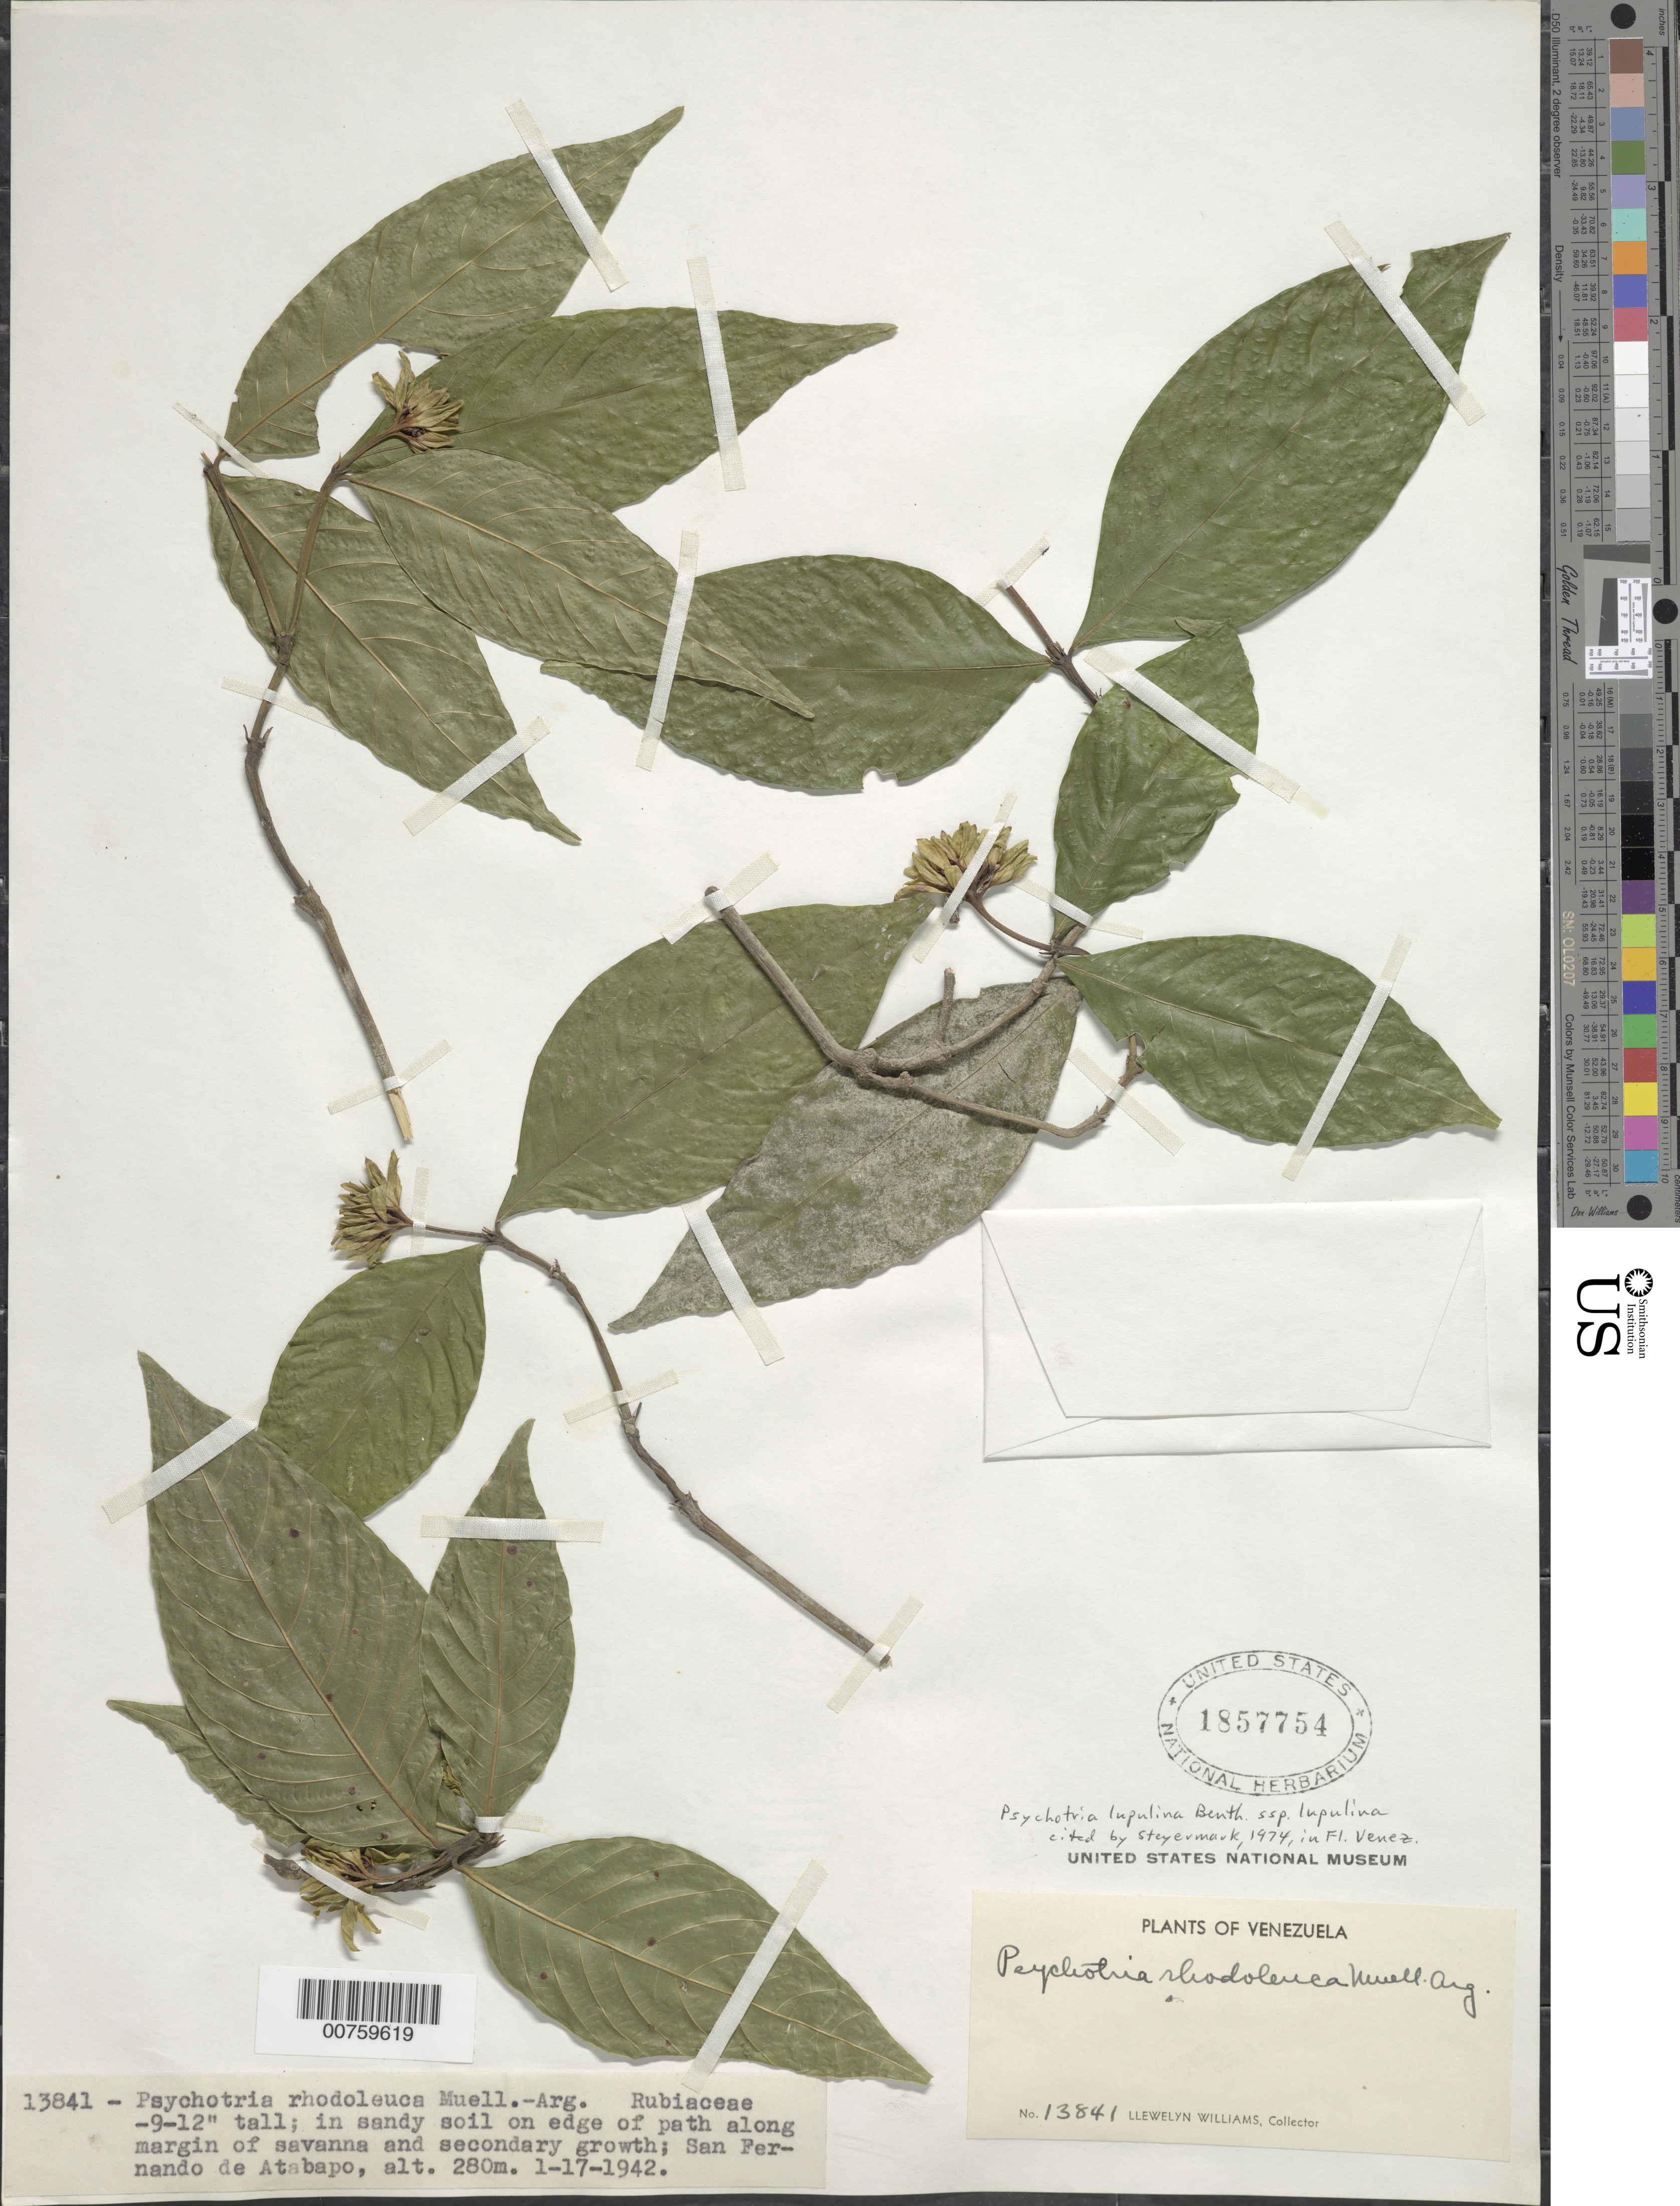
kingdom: Plantae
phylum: Tracheophyta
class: Magnoliopsida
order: Gentianales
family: Rubiaceae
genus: Psychotria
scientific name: Psychotria lupulina subsp. lupulina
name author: Benth.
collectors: Ll. Williams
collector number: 13841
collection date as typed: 17-Jan-42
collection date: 1942-01-17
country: Venezuela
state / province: Amazonas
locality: San Fernando de Atabapo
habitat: Sandy soil on edge of path along margin of savanna and secondary growth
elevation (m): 280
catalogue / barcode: US 1857754